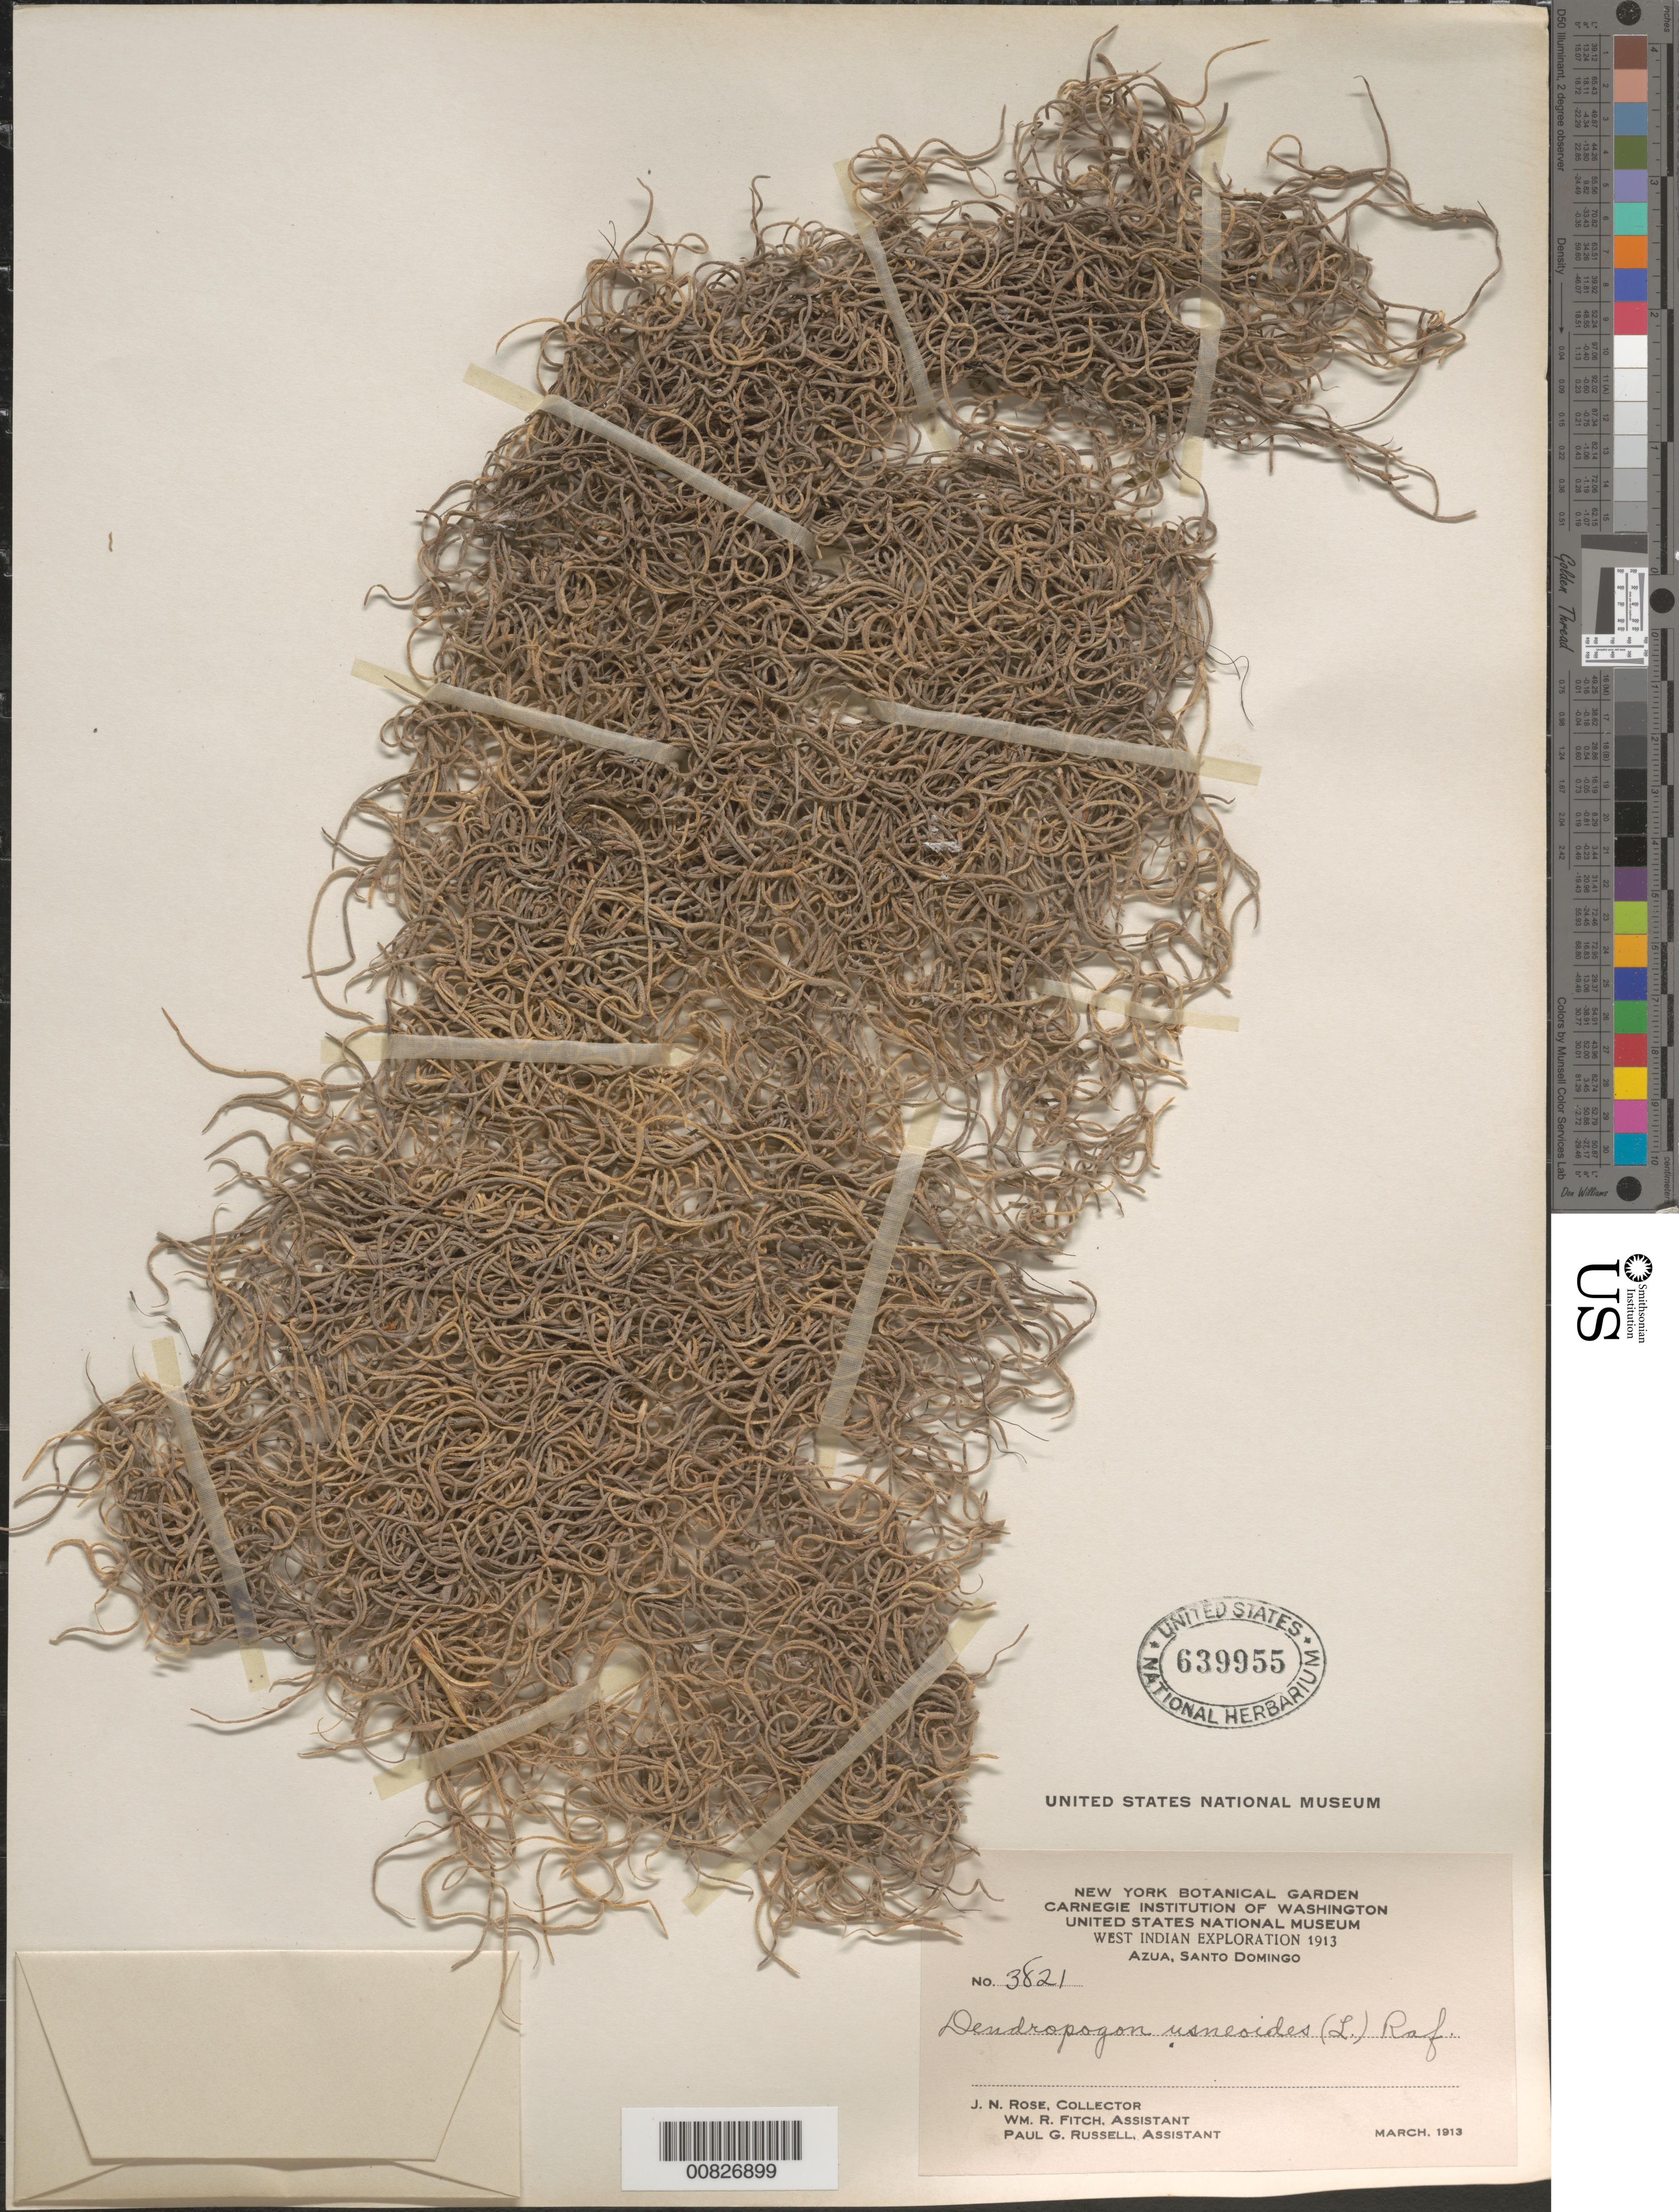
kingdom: Plantae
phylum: Tracheophyta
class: Liliopsida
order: Poales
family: Bromeliaceae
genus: Tillandsia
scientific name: Tillandsia usneoides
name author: (L.) L.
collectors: J. N. Rose, W. R. Fitch & P. G. Russell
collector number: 3821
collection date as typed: Mar 1913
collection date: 1913-03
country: Dominican Republic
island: Hispaniola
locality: Azua, Santo Domingo.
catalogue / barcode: US 639955